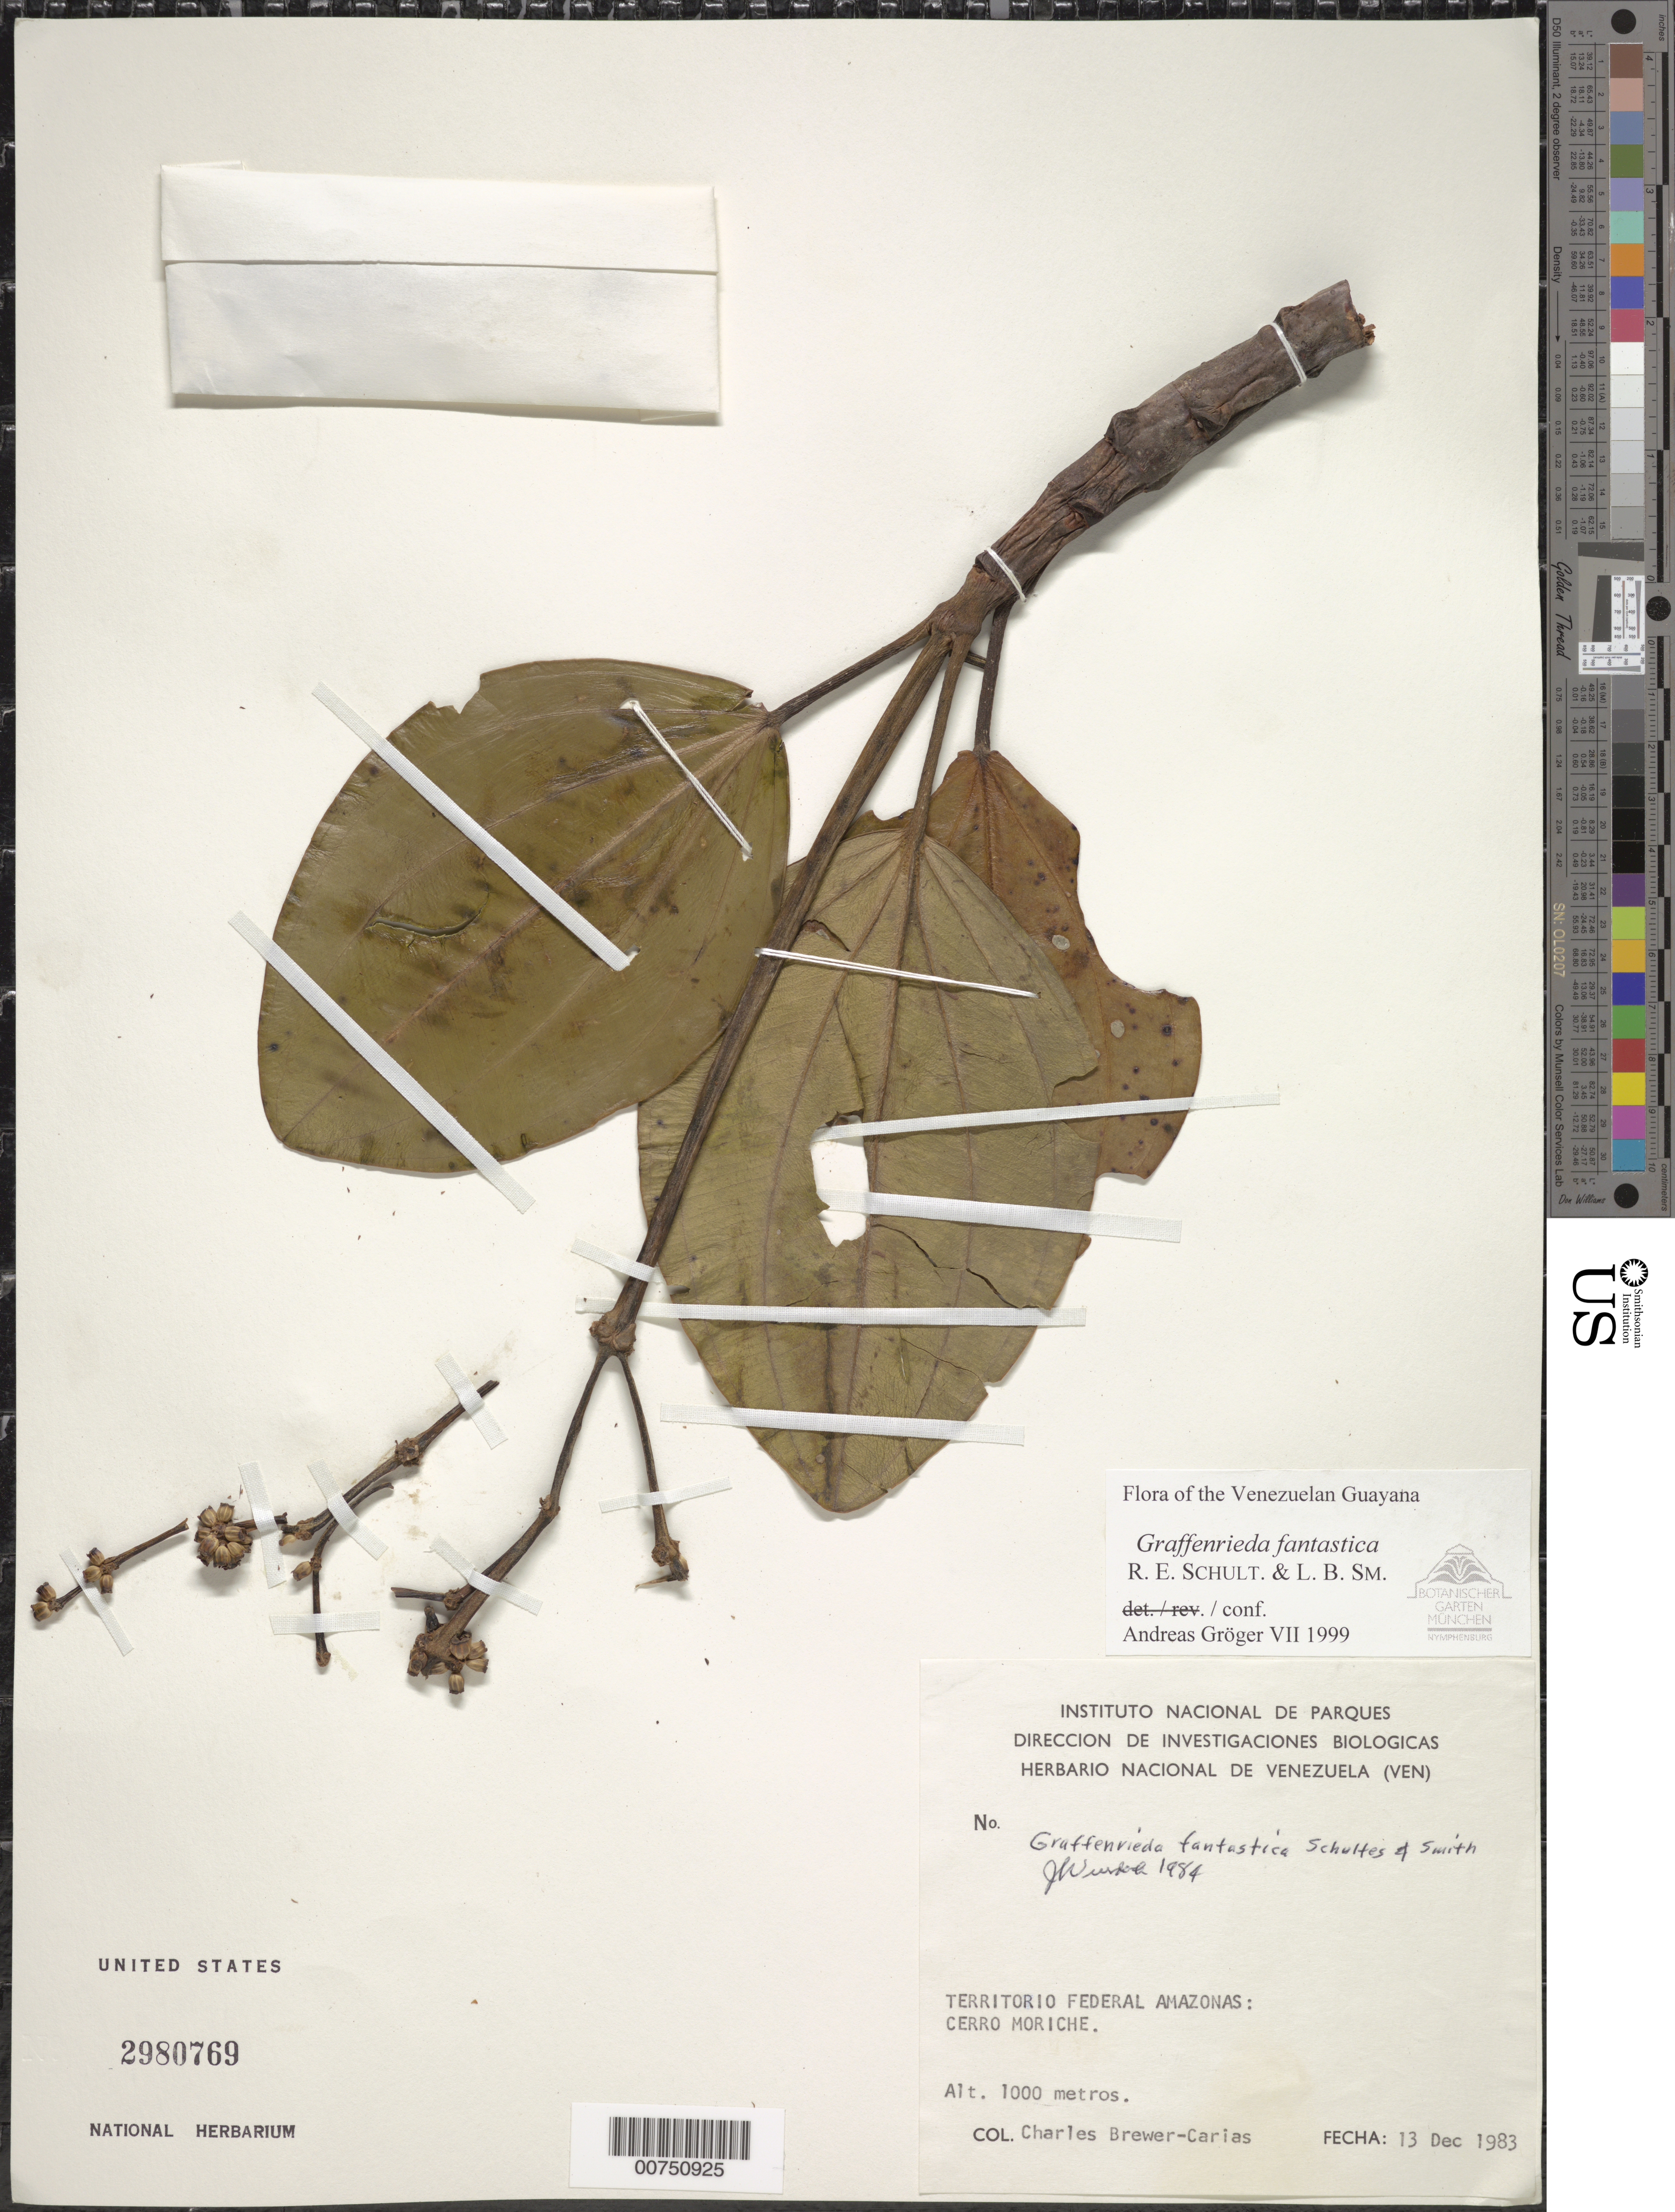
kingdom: Plantae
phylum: Tracheophyta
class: Magnoliopsida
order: Myrtales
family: Melastomataceae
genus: Graffenrieda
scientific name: Graffenrieda fantastica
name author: R.E. Schult. & L.B. Sm.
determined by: Gröger, A.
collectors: C. Brewer-Carias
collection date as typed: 13-Dec-83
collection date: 1983-12-13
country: Venezuela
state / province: Amazonas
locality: Cerro Moriche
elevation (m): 1000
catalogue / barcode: US 2980769